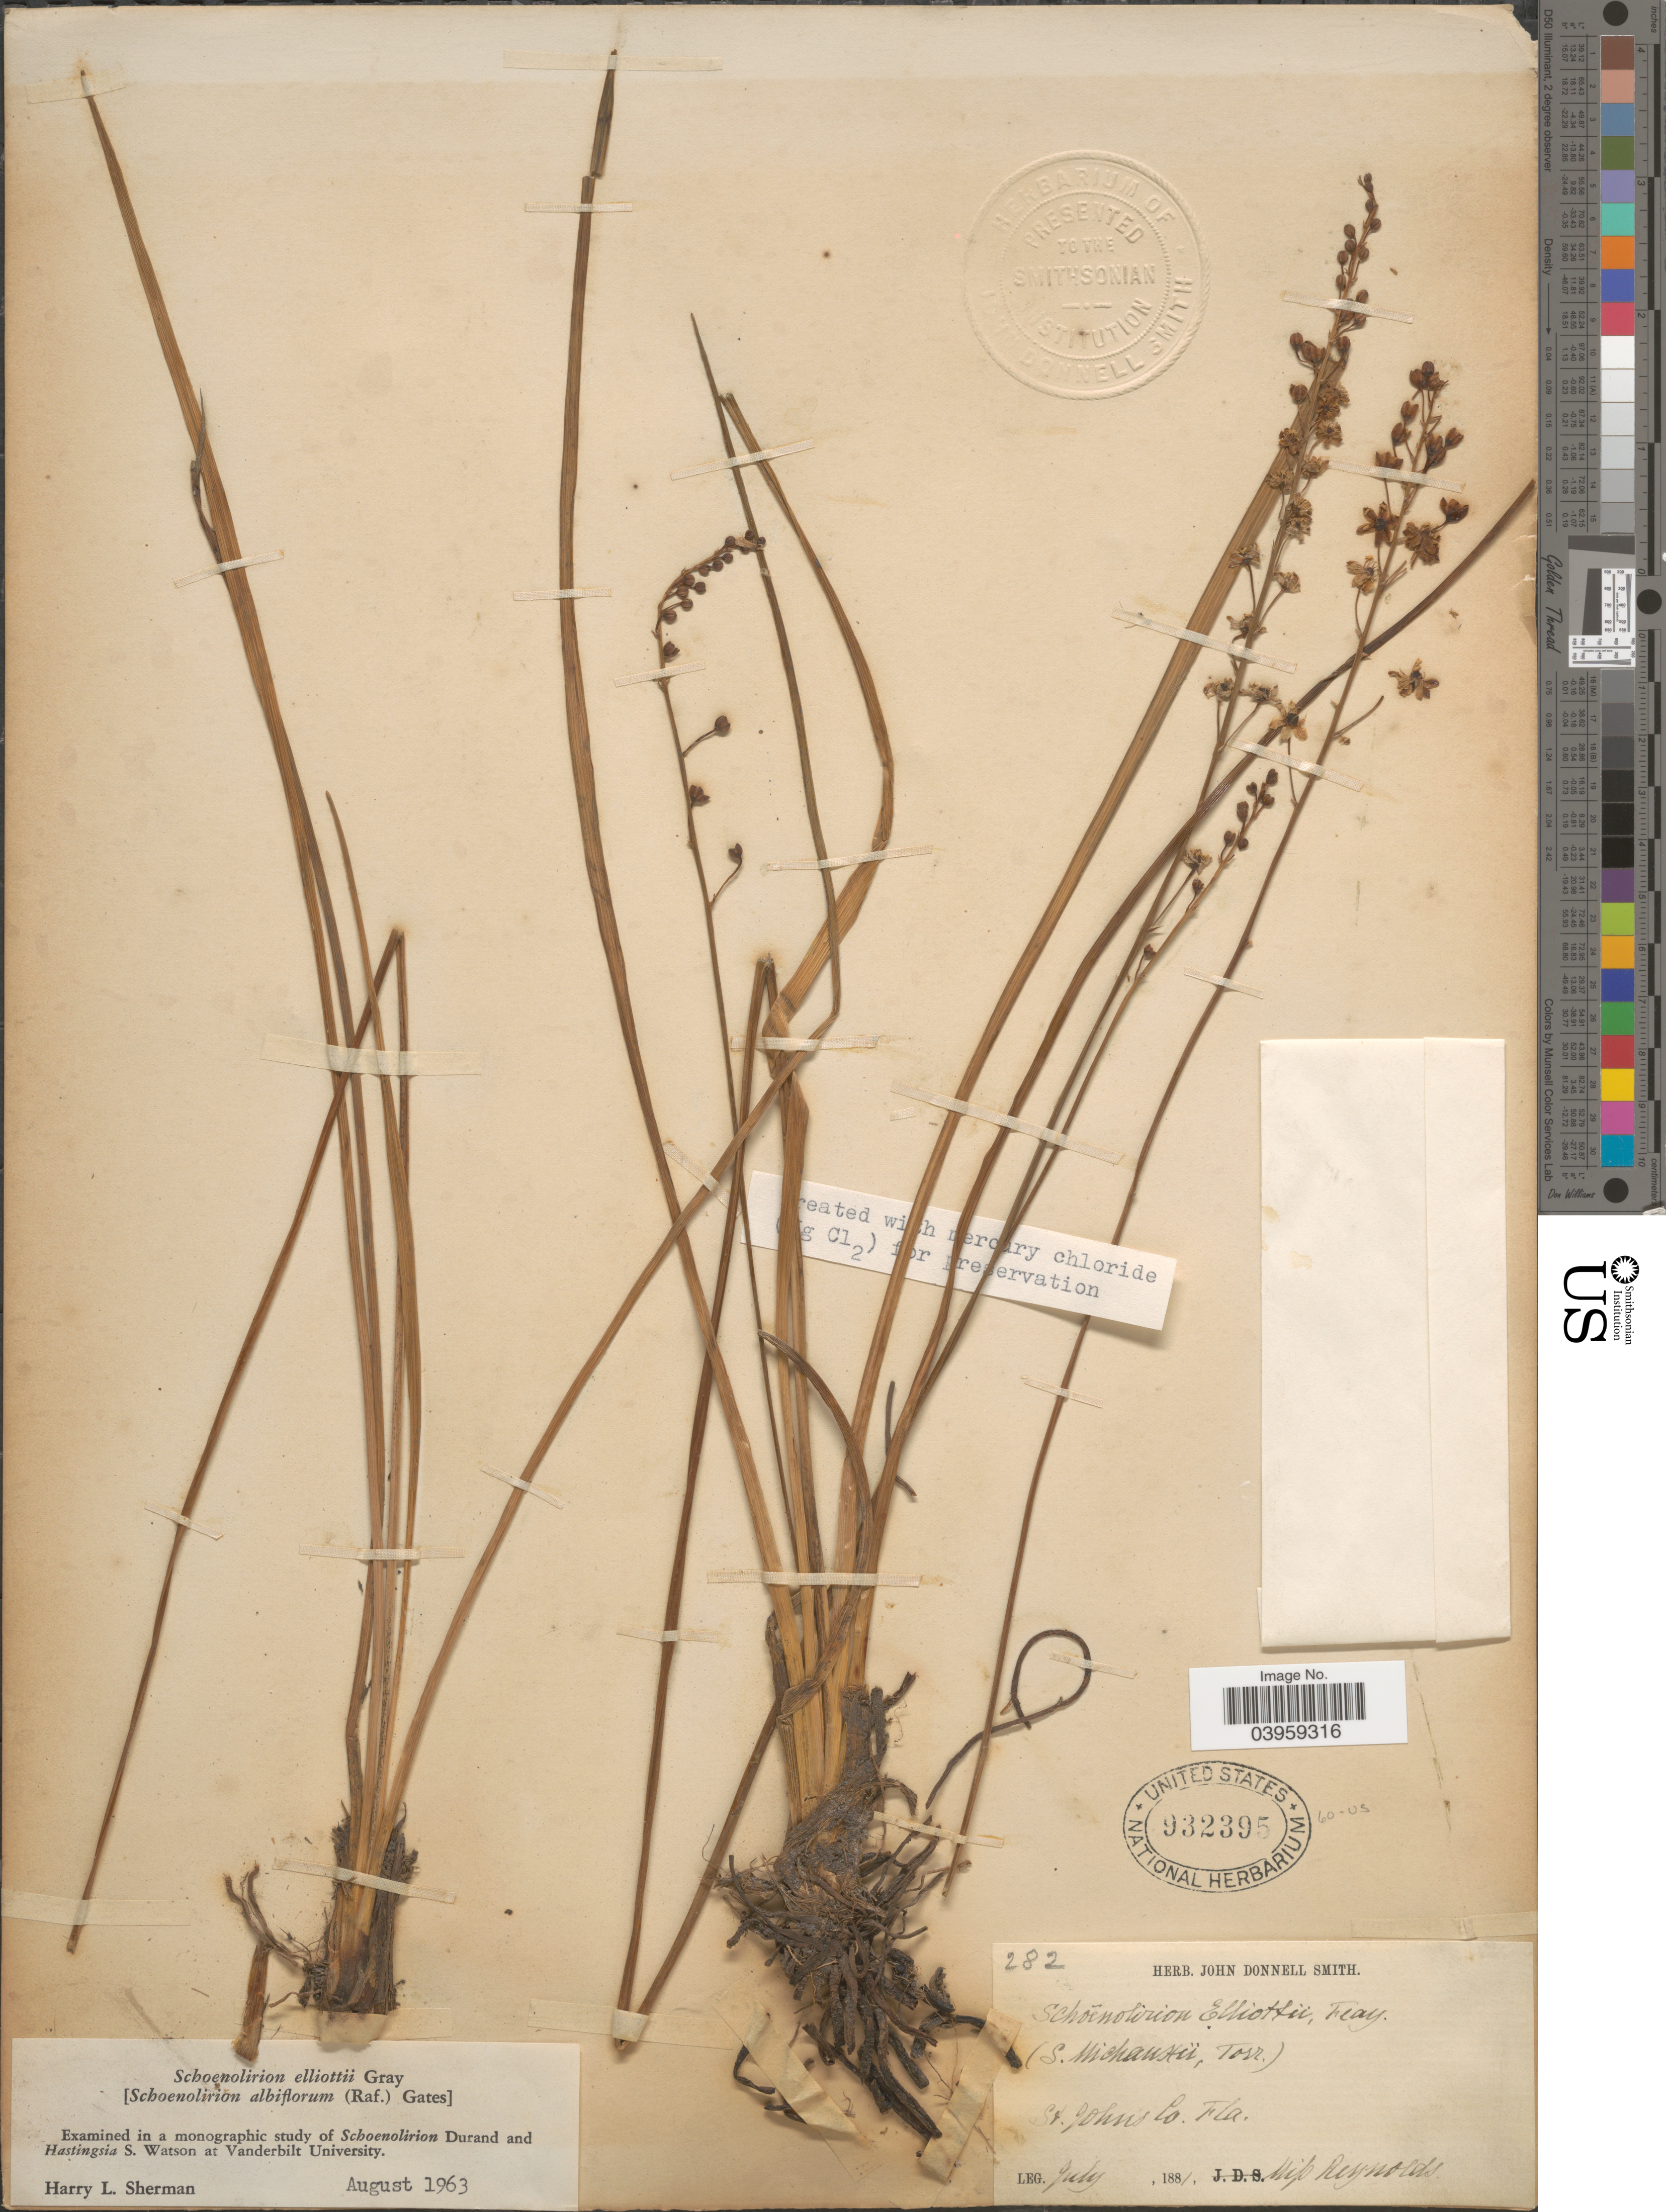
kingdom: Plantae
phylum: Tracheophyta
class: Liliopsida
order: Asparagales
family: Asparagaceae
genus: Schoenolirion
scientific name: Schoenolirion elliottii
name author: A. Gray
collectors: -. Reynolds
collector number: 282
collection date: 1881-07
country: United States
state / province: Florida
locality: St. John's Co.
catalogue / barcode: US 932395